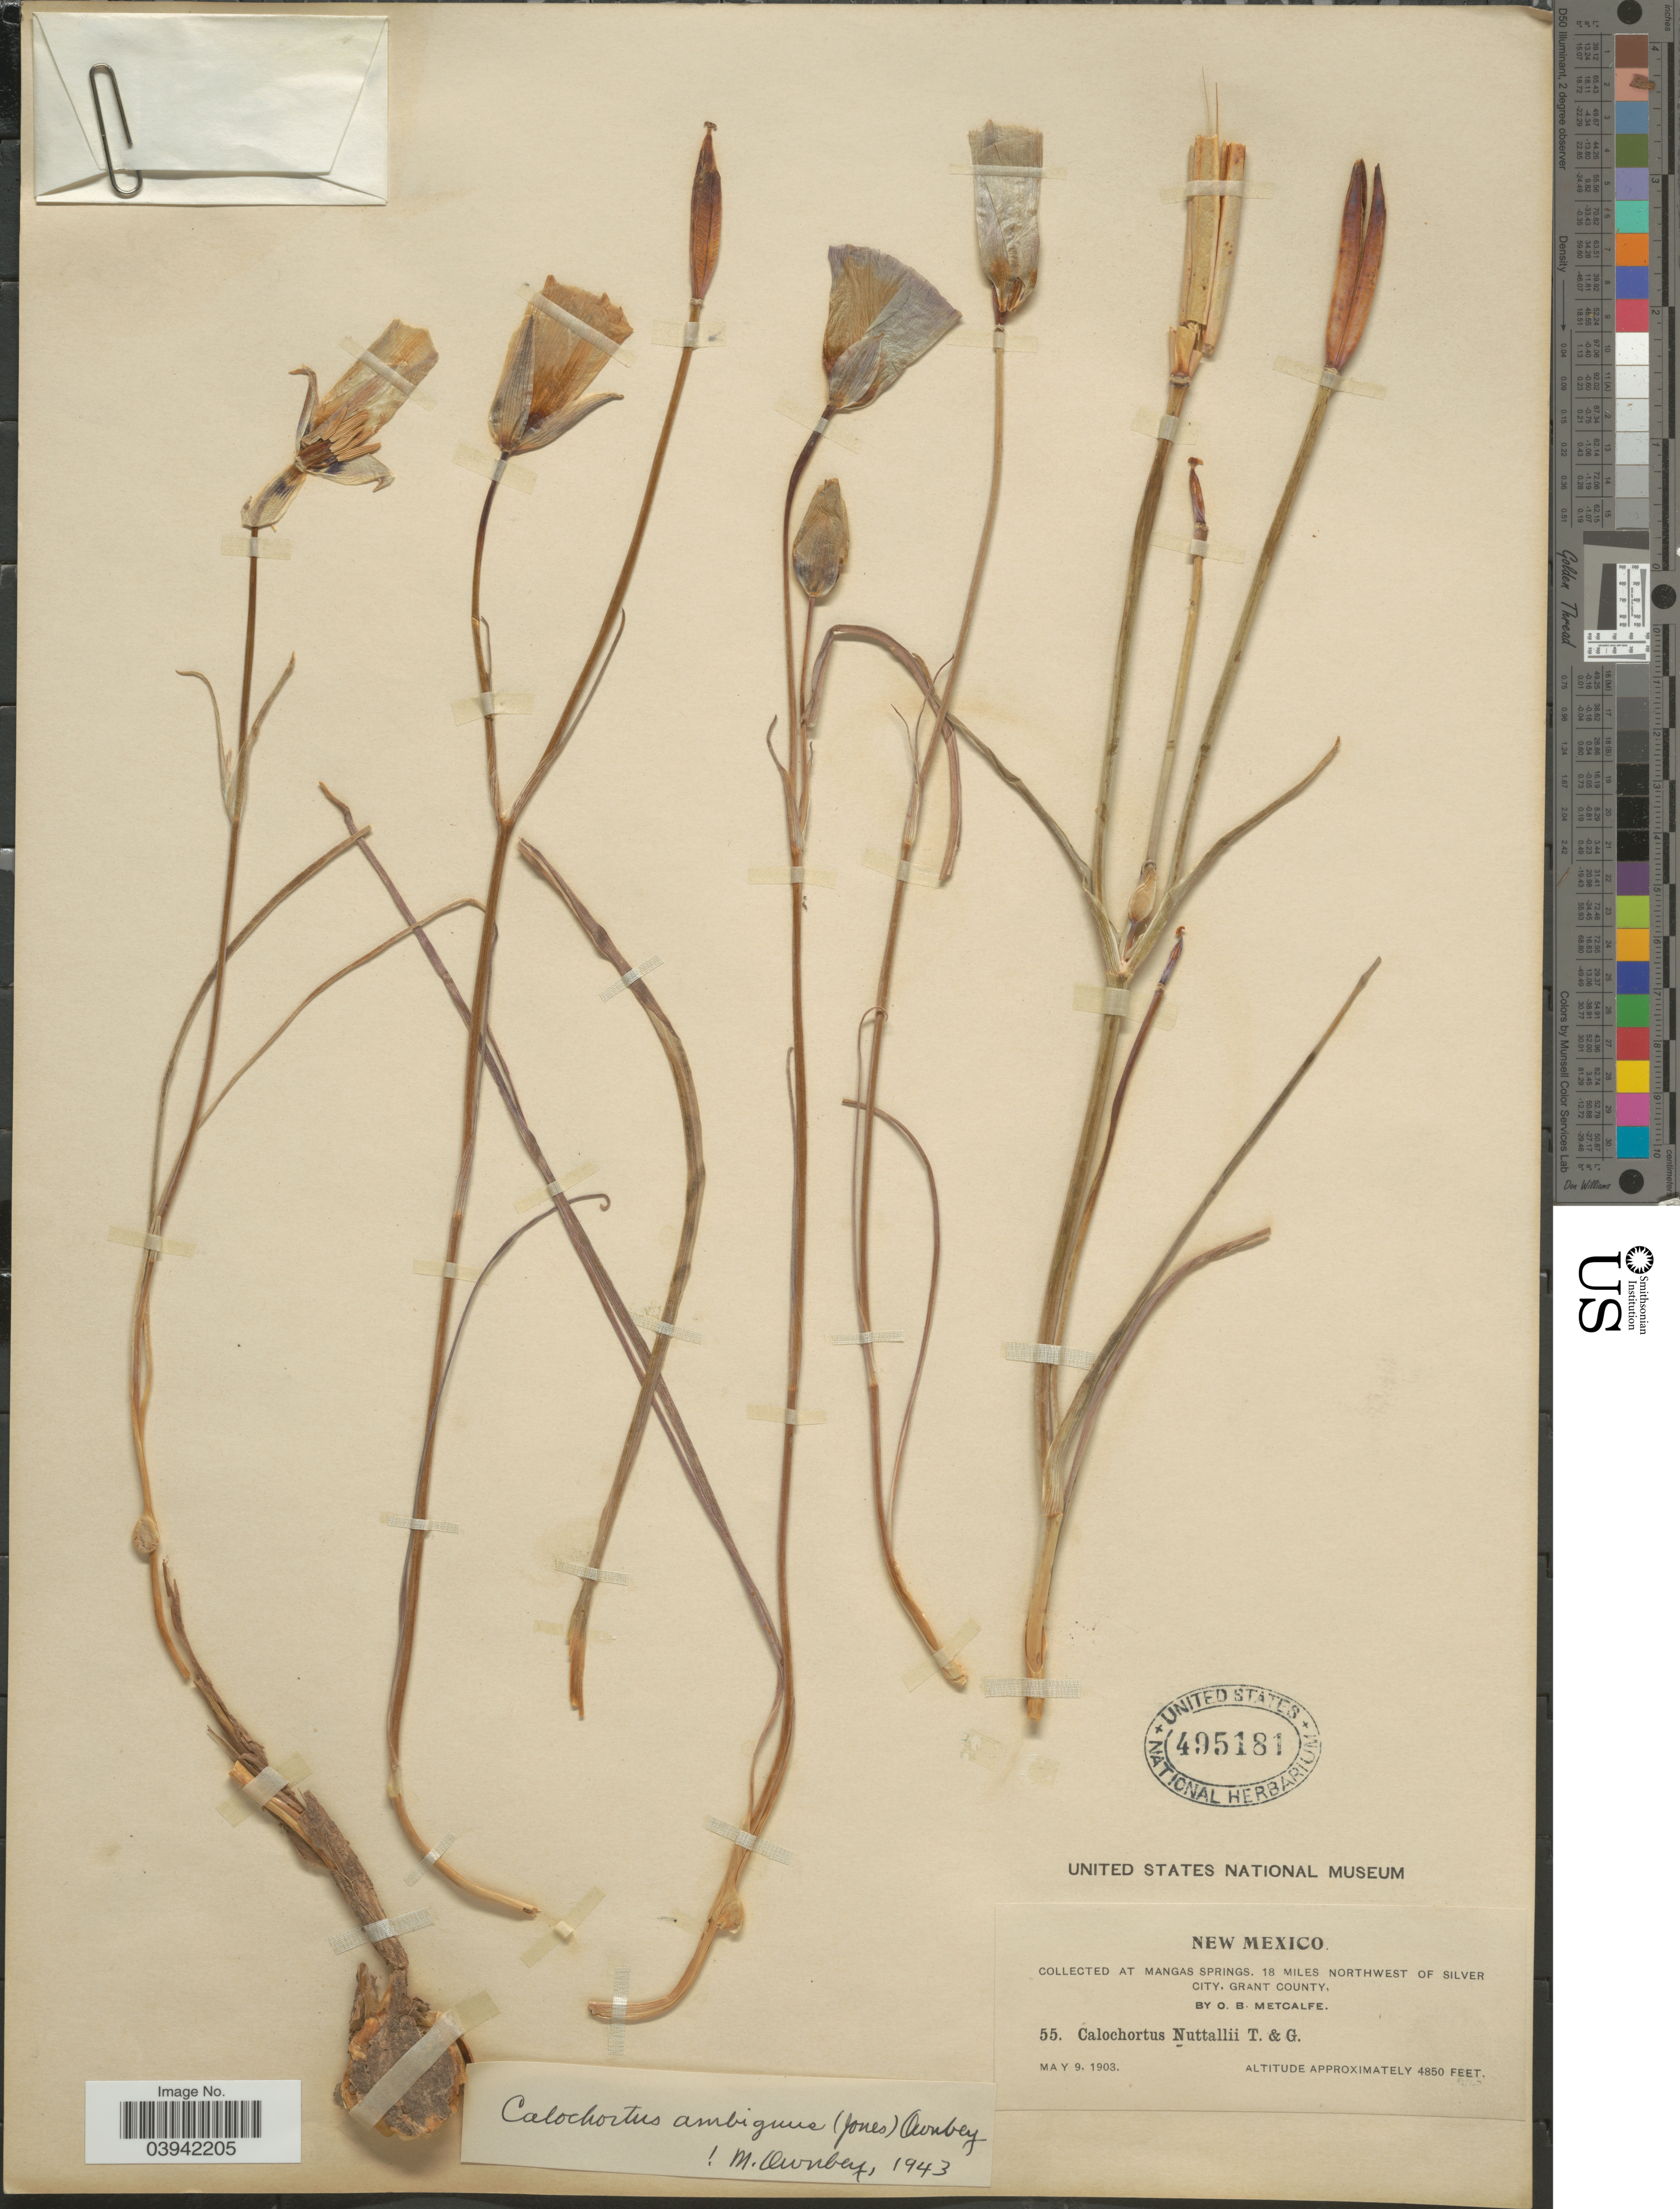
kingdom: Plantae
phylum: Tracheophyta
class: Liliopsida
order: Liliales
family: Liliaceae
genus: Calochortus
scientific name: Calochortus ambiguus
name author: (M.E. Jones) Ownbey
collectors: O. B. Metcalfe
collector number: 55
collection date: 1903-05-09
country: United States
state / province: New Mexico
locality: At Mangas Springs, 18 miles Northwest of Silver City, Grant County.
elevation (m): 1478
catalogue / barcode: US 495181